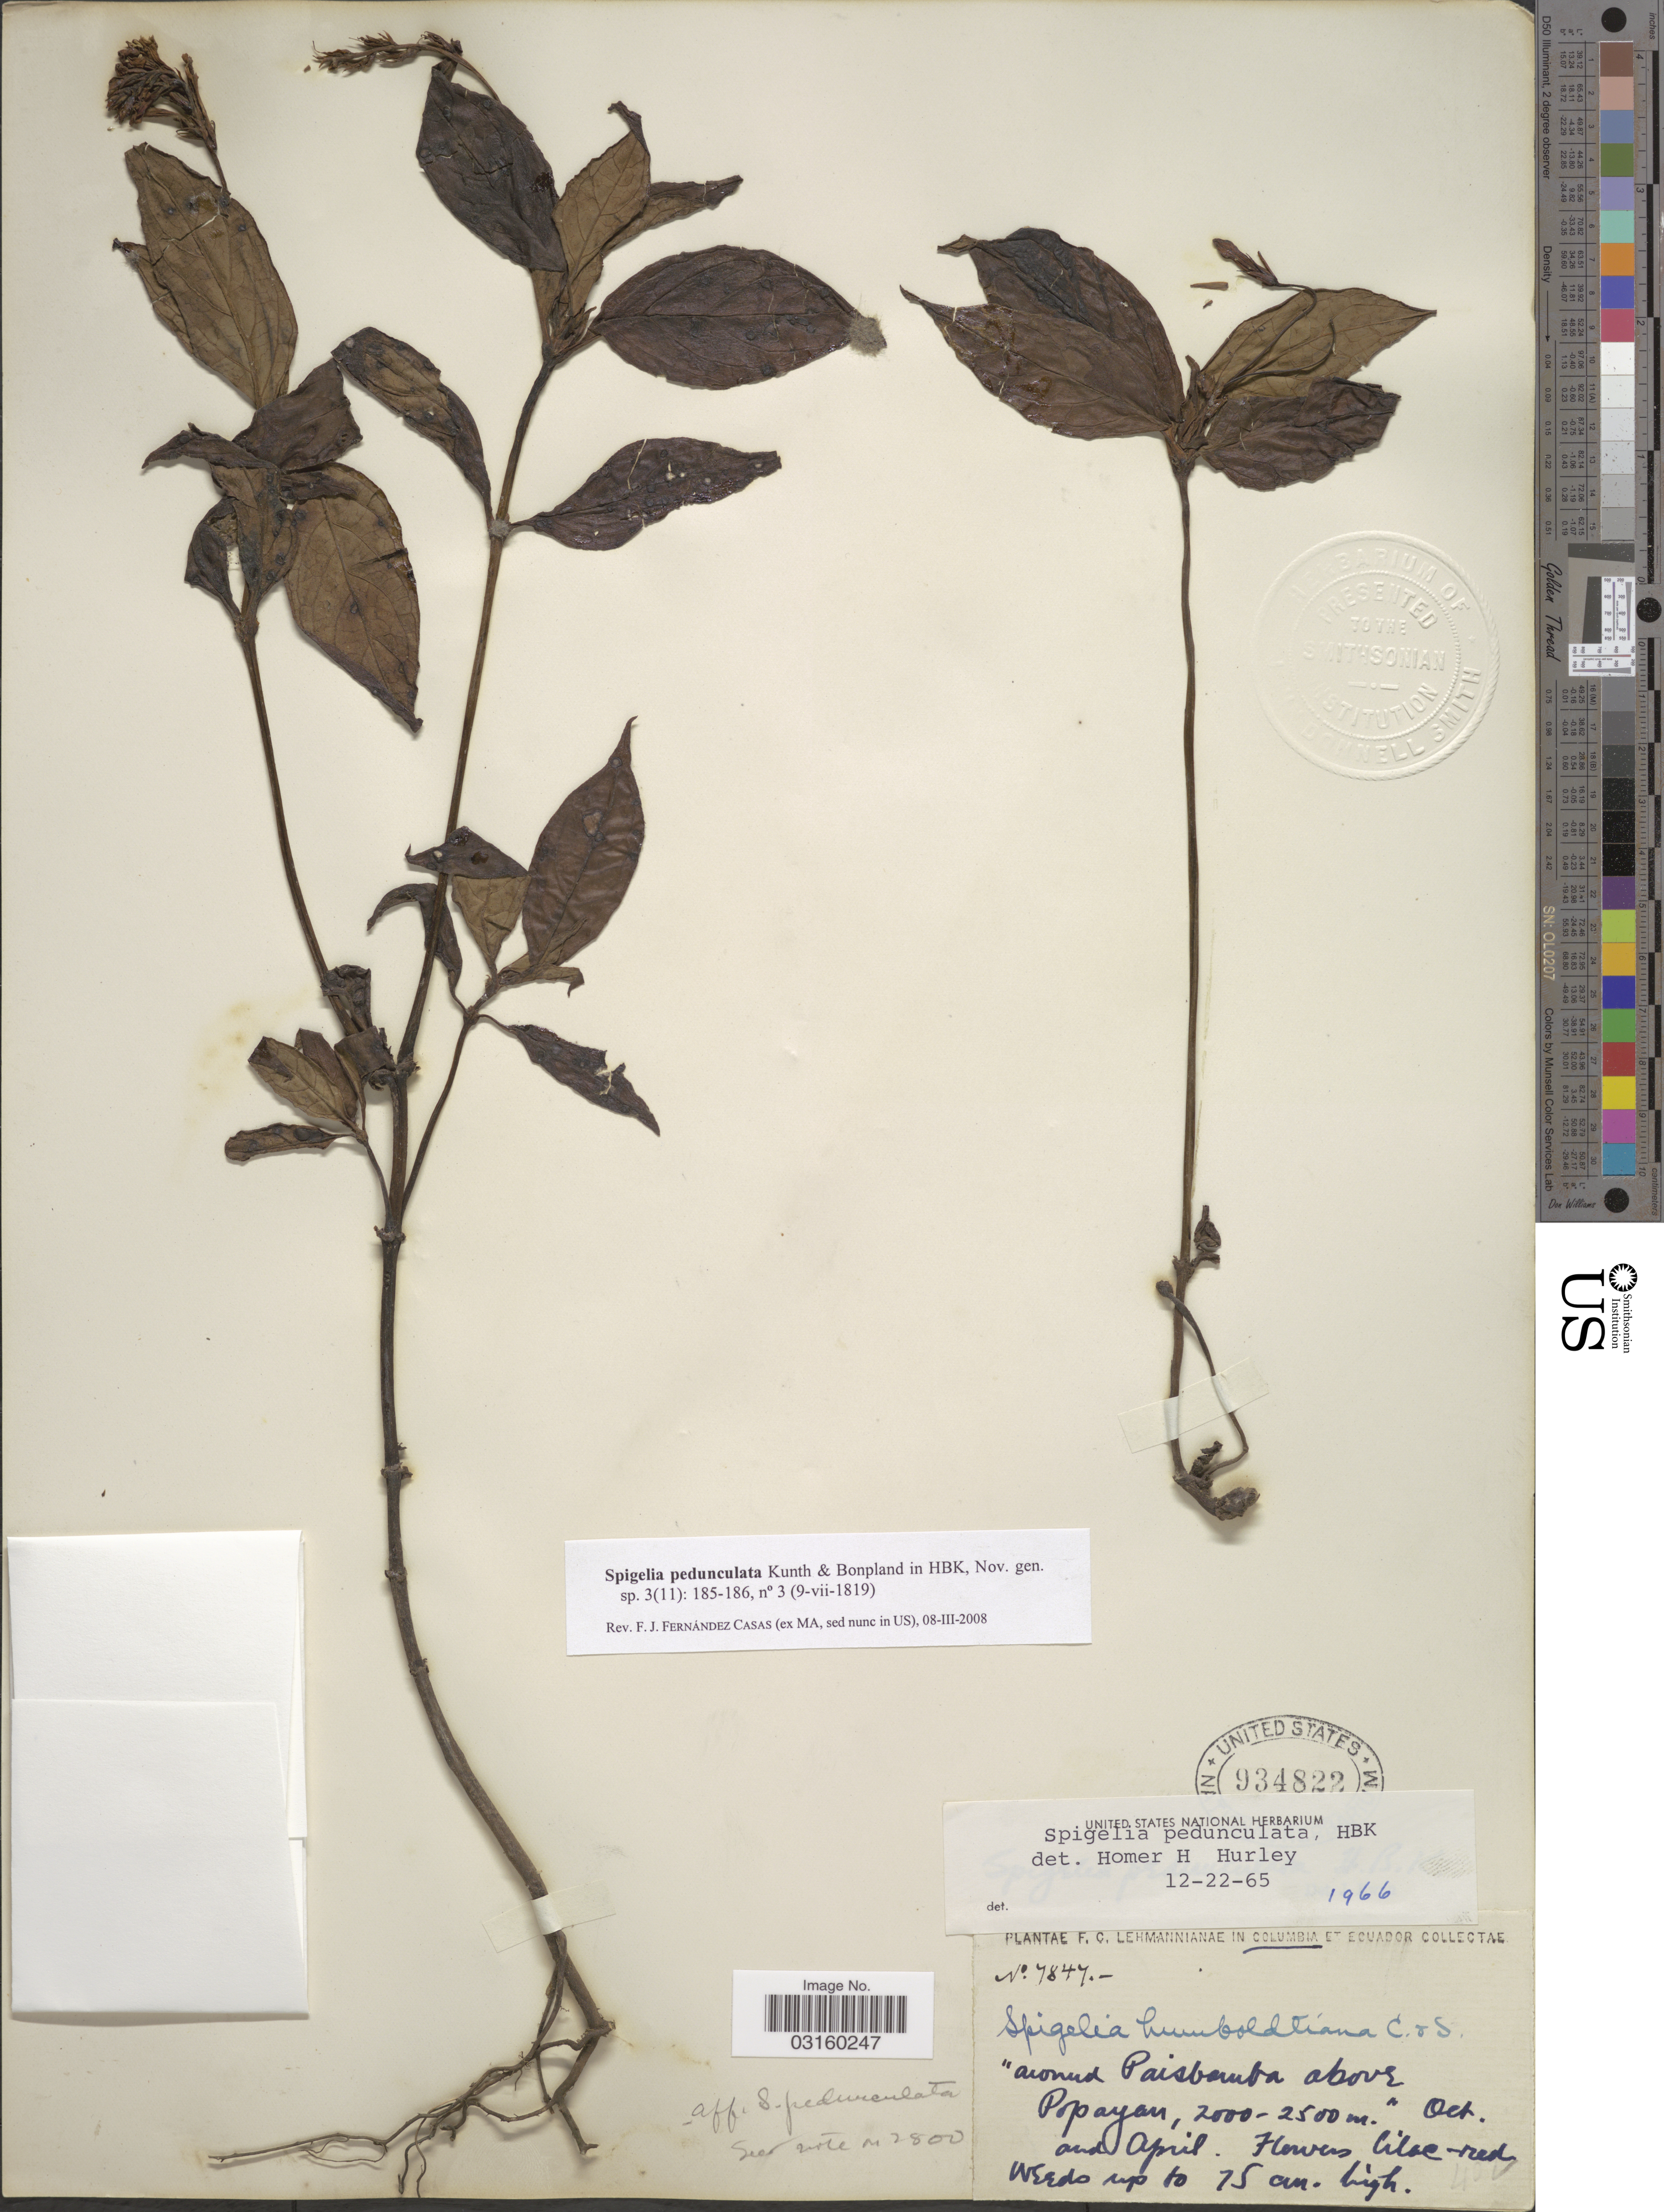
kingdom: Plantae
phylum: Tracheophyta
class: Magnoliopsida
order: Gentianales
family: Loganiaceae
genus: Spigelia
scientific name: Spigelia pedunculata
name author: Kunth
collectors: F. C. Lehmann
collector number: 7847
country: Colombia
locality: Around Paisbamba above Popayan.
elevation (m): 2000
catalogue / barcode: US 934822